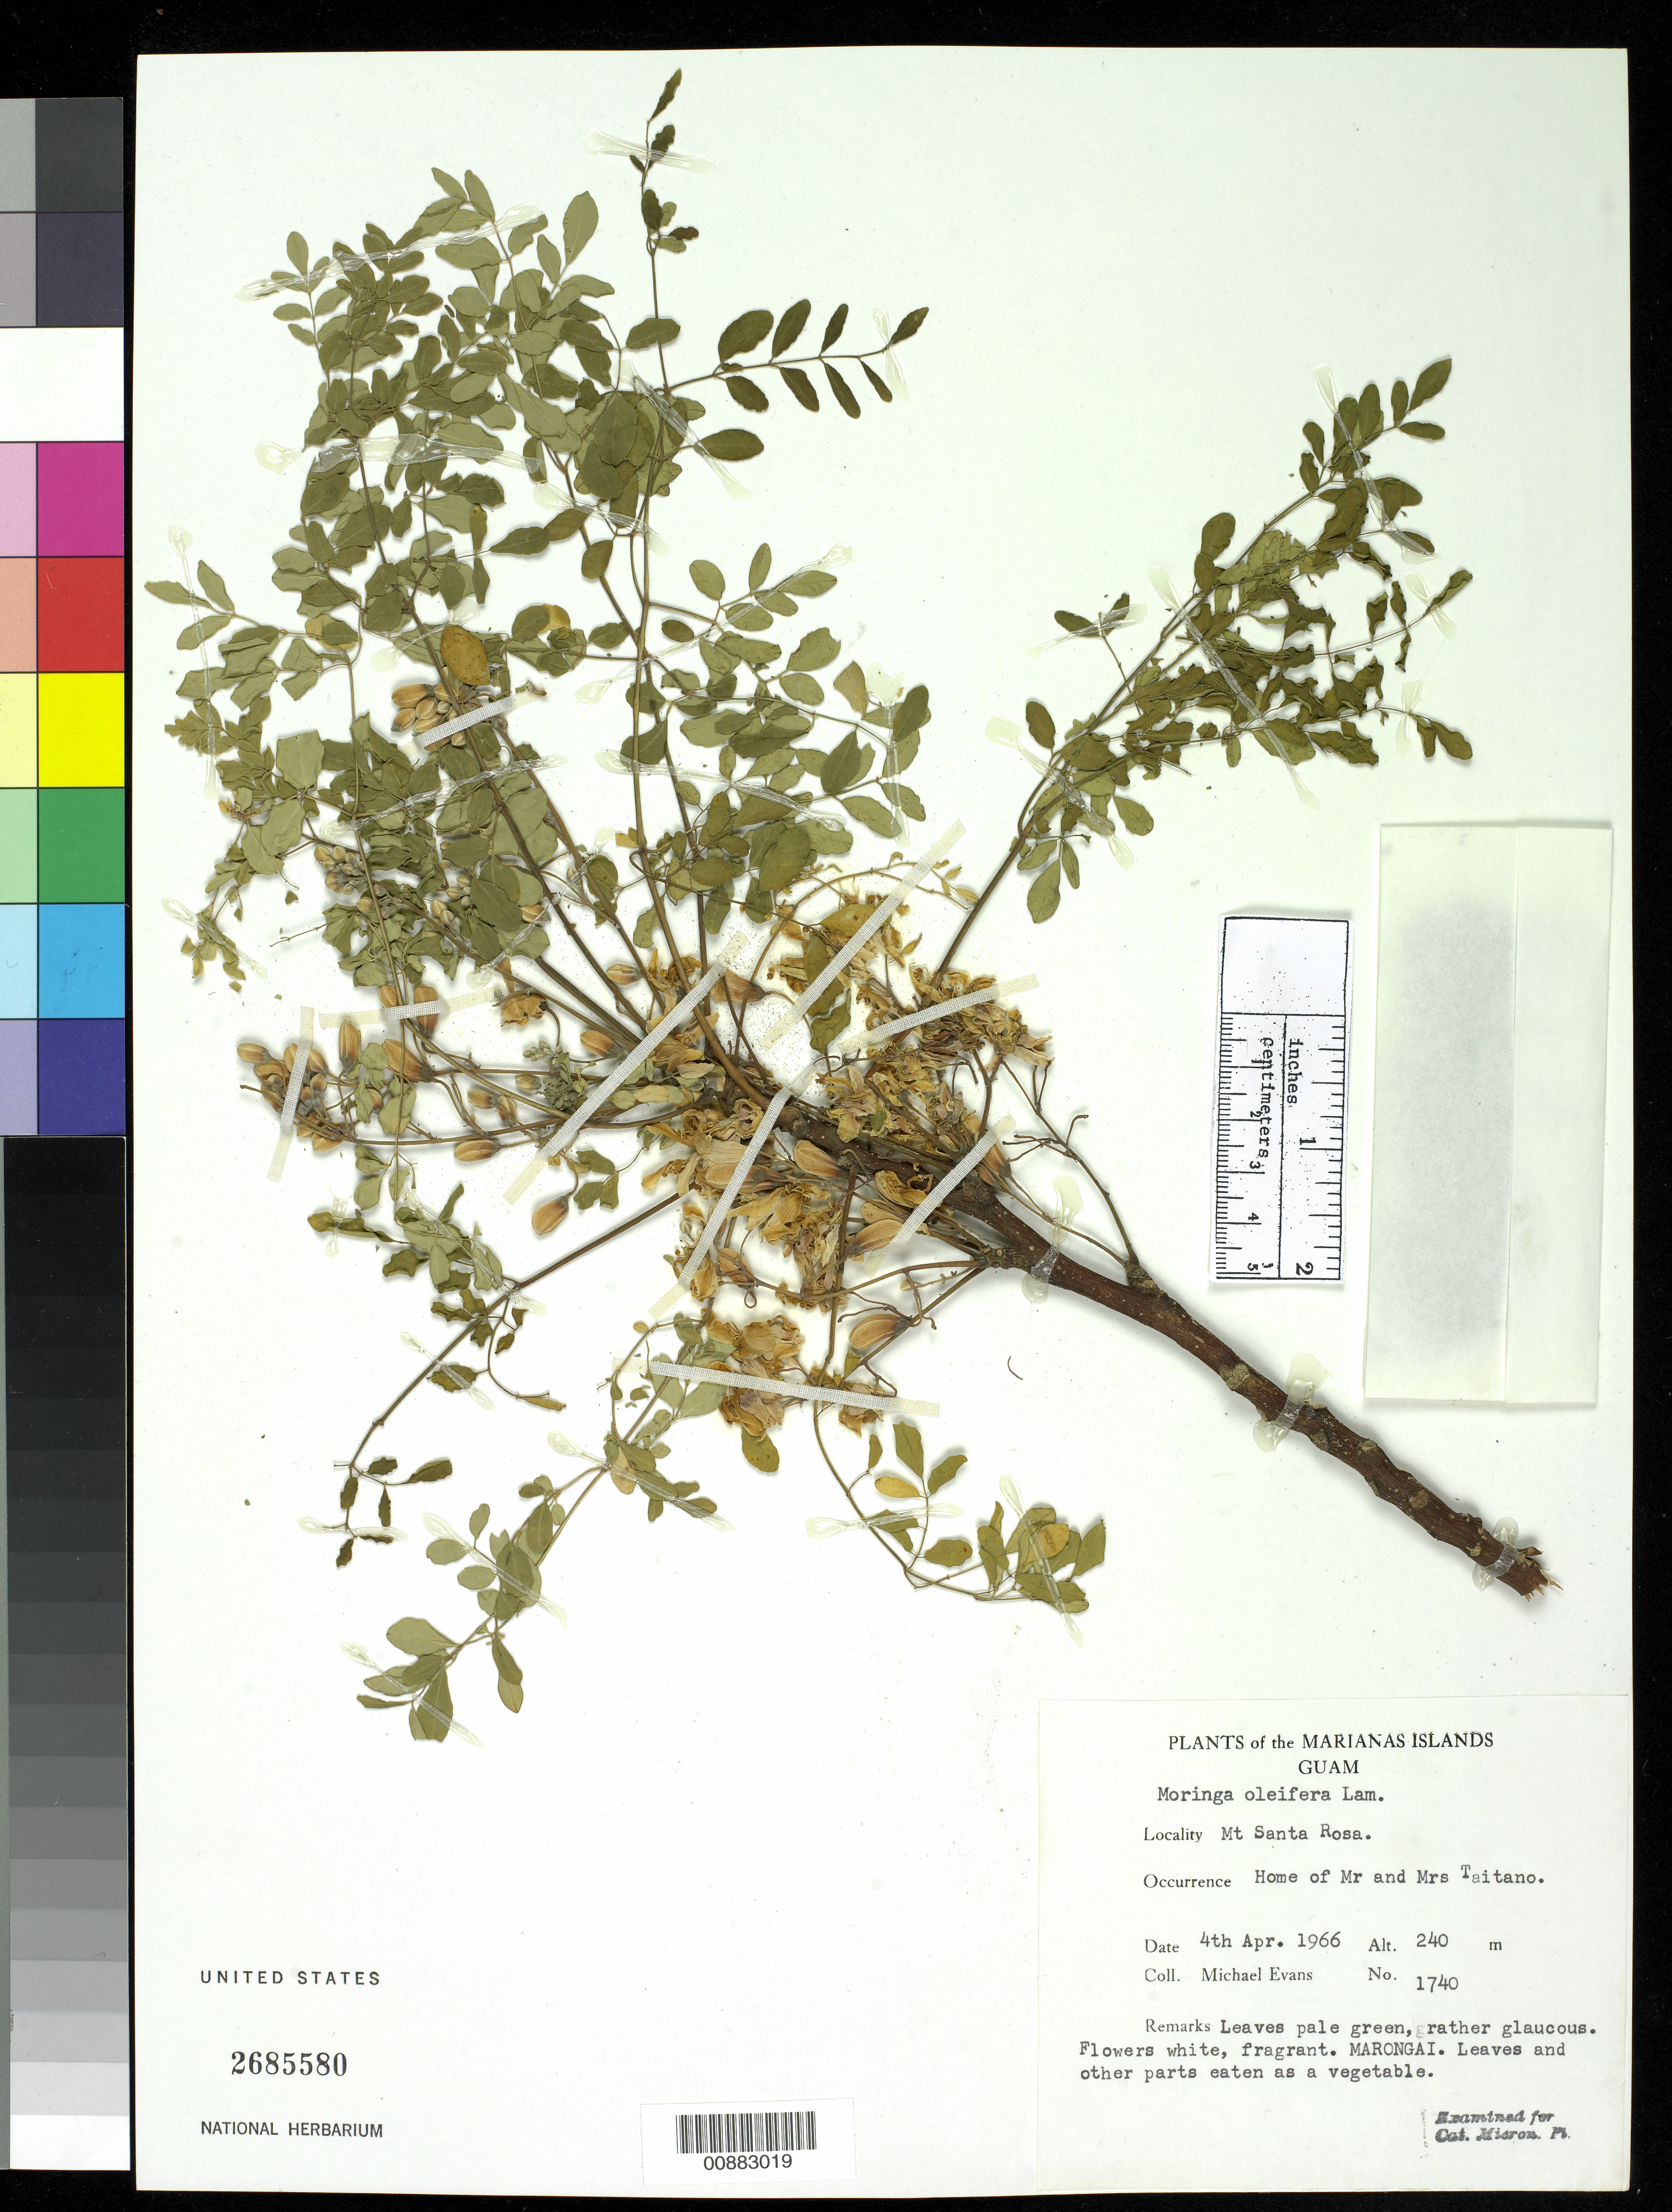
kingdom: Plantae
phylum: Tracheophyta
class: Magnoliopsida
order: Brassicales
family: Moringaceae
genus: Moringa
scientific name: Moringa oleifera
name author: Lam.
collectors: M. Evans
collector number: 1740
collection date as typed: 04 Apr 1966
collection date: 1966-04-04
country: Guam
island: Guam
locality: Mt Santa Rosa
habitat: home of Mr and Mrs Taitano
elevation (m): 240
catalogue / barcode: US 2685580